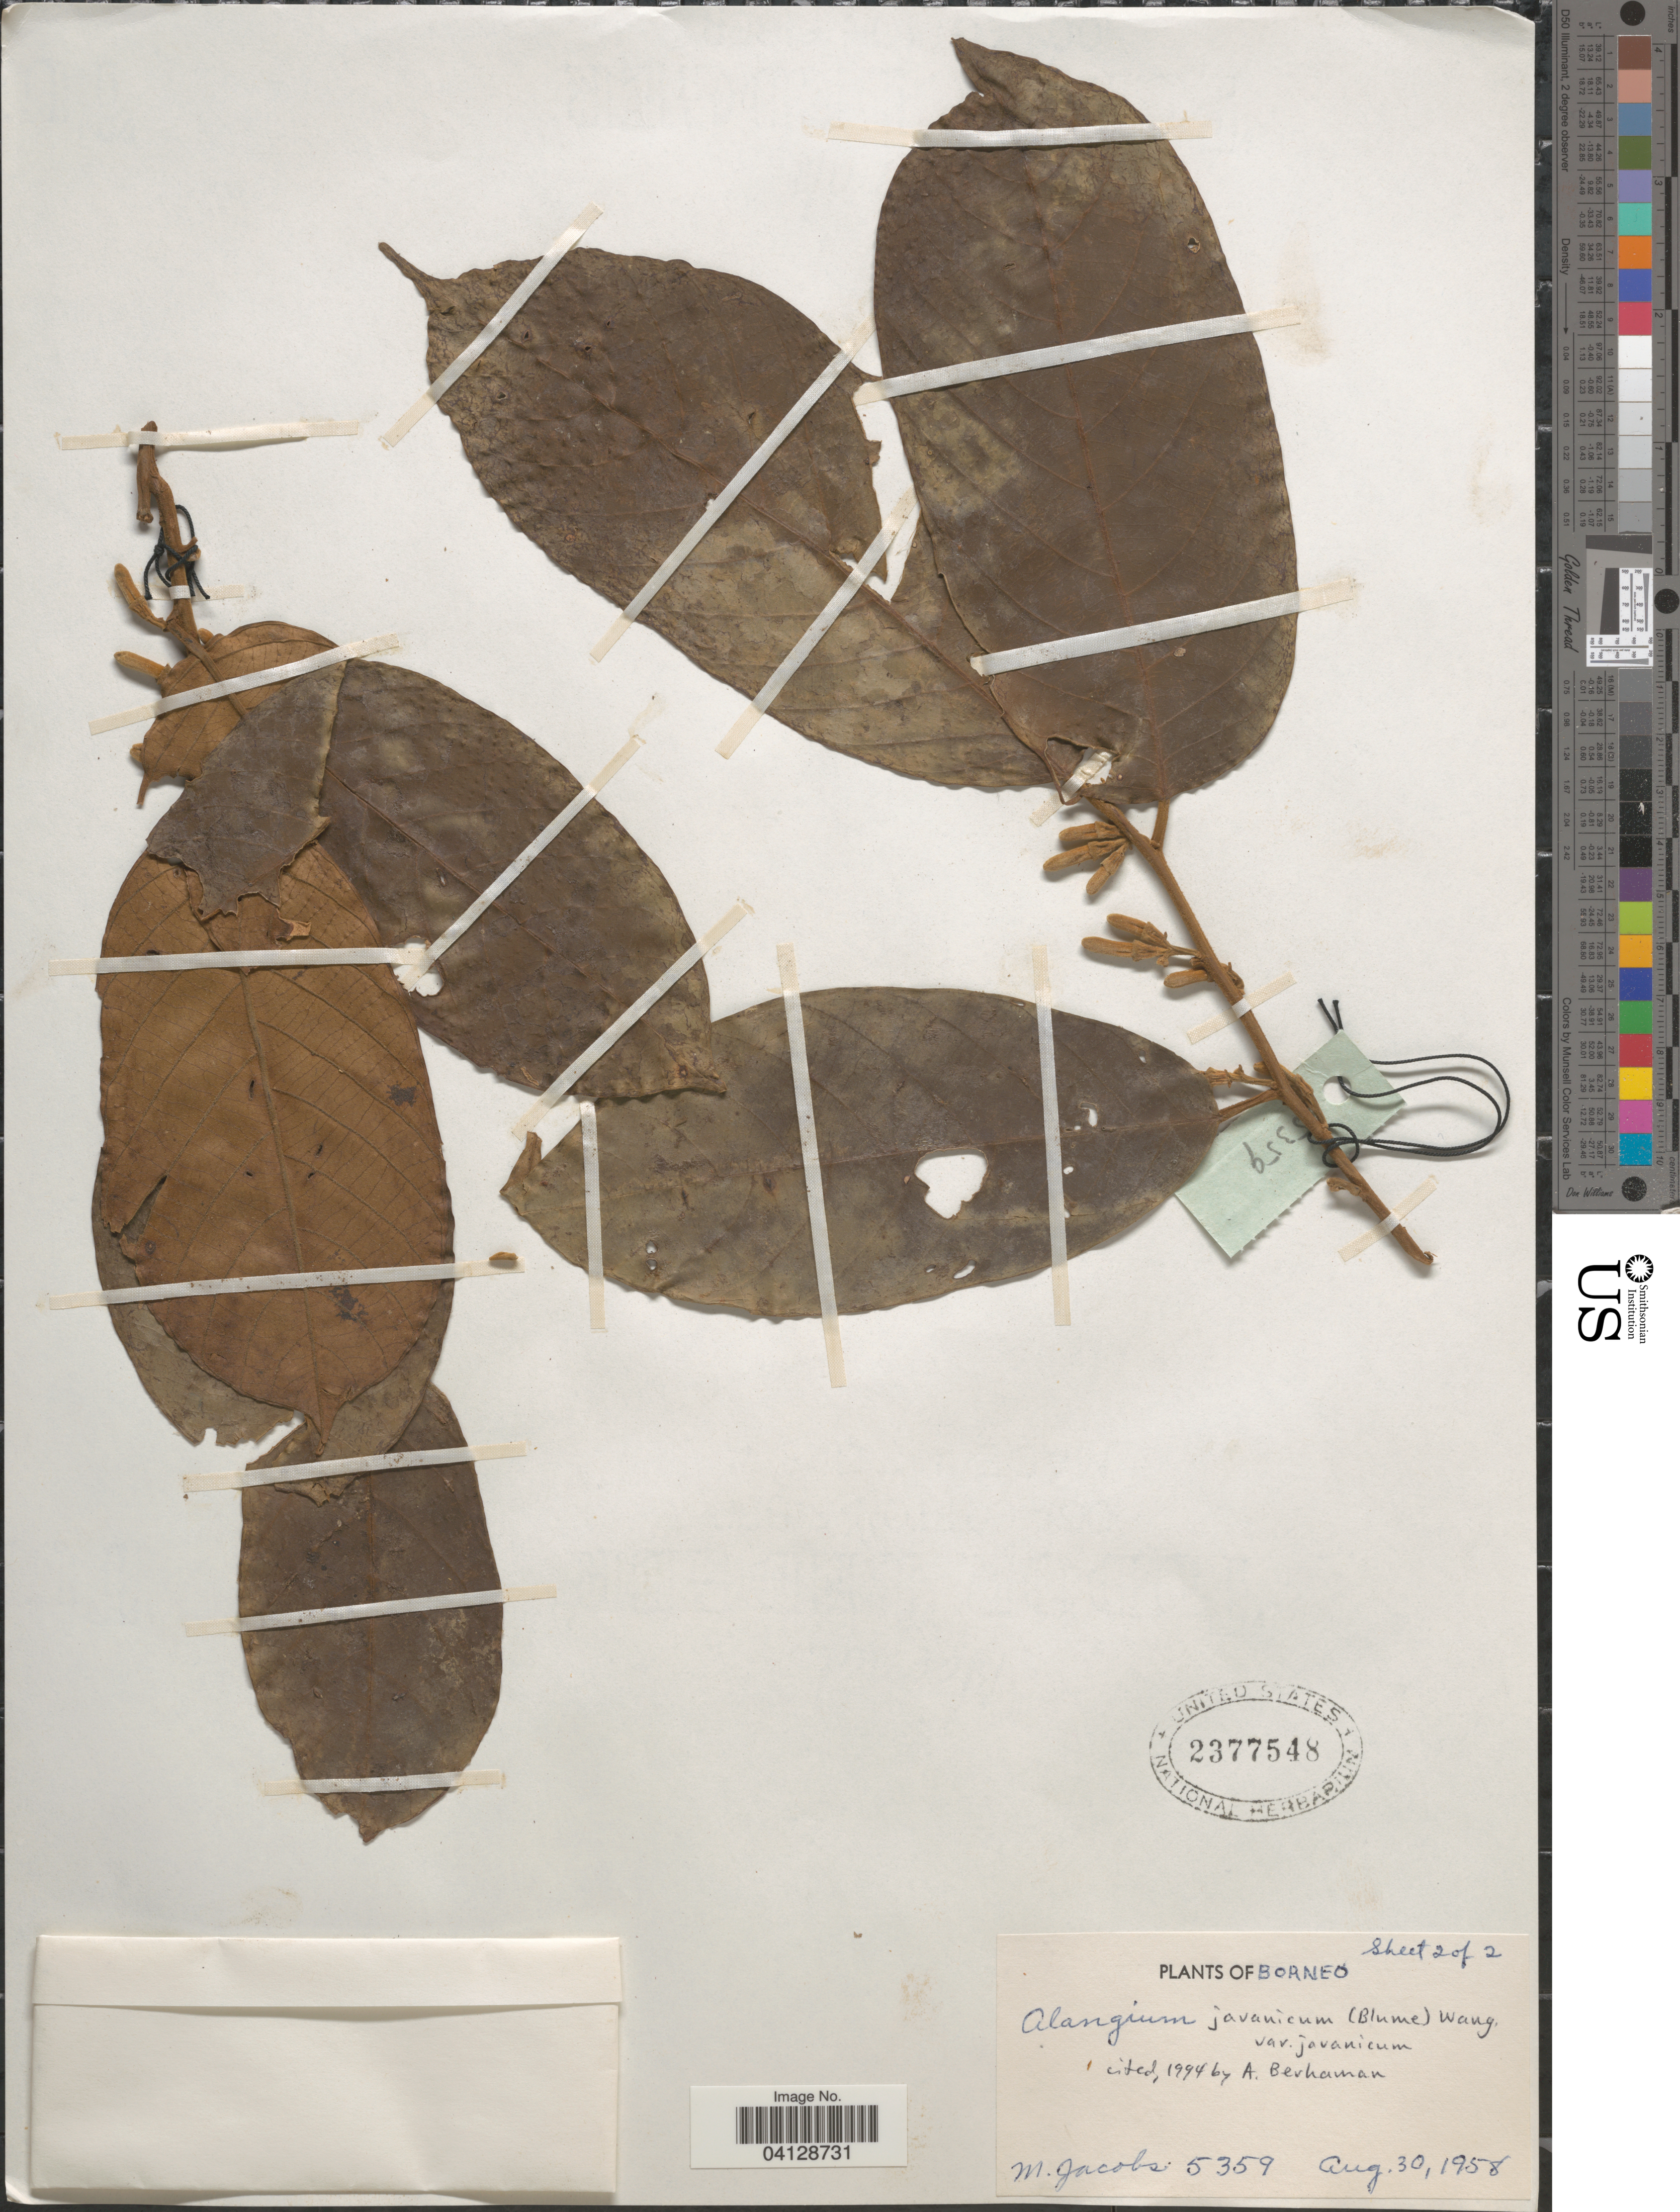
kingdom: Plantae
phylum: Tracheophyta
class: Magnoliopsida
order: Cornales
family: Cornaceae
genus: Alangium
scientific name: Alangium javanicum var. javanicum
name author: (Blume) Wangerin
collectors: M. Jacobs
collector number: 5359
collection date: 1958-08-30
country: Indonesia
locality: Borneo.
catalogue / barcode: US 2377548